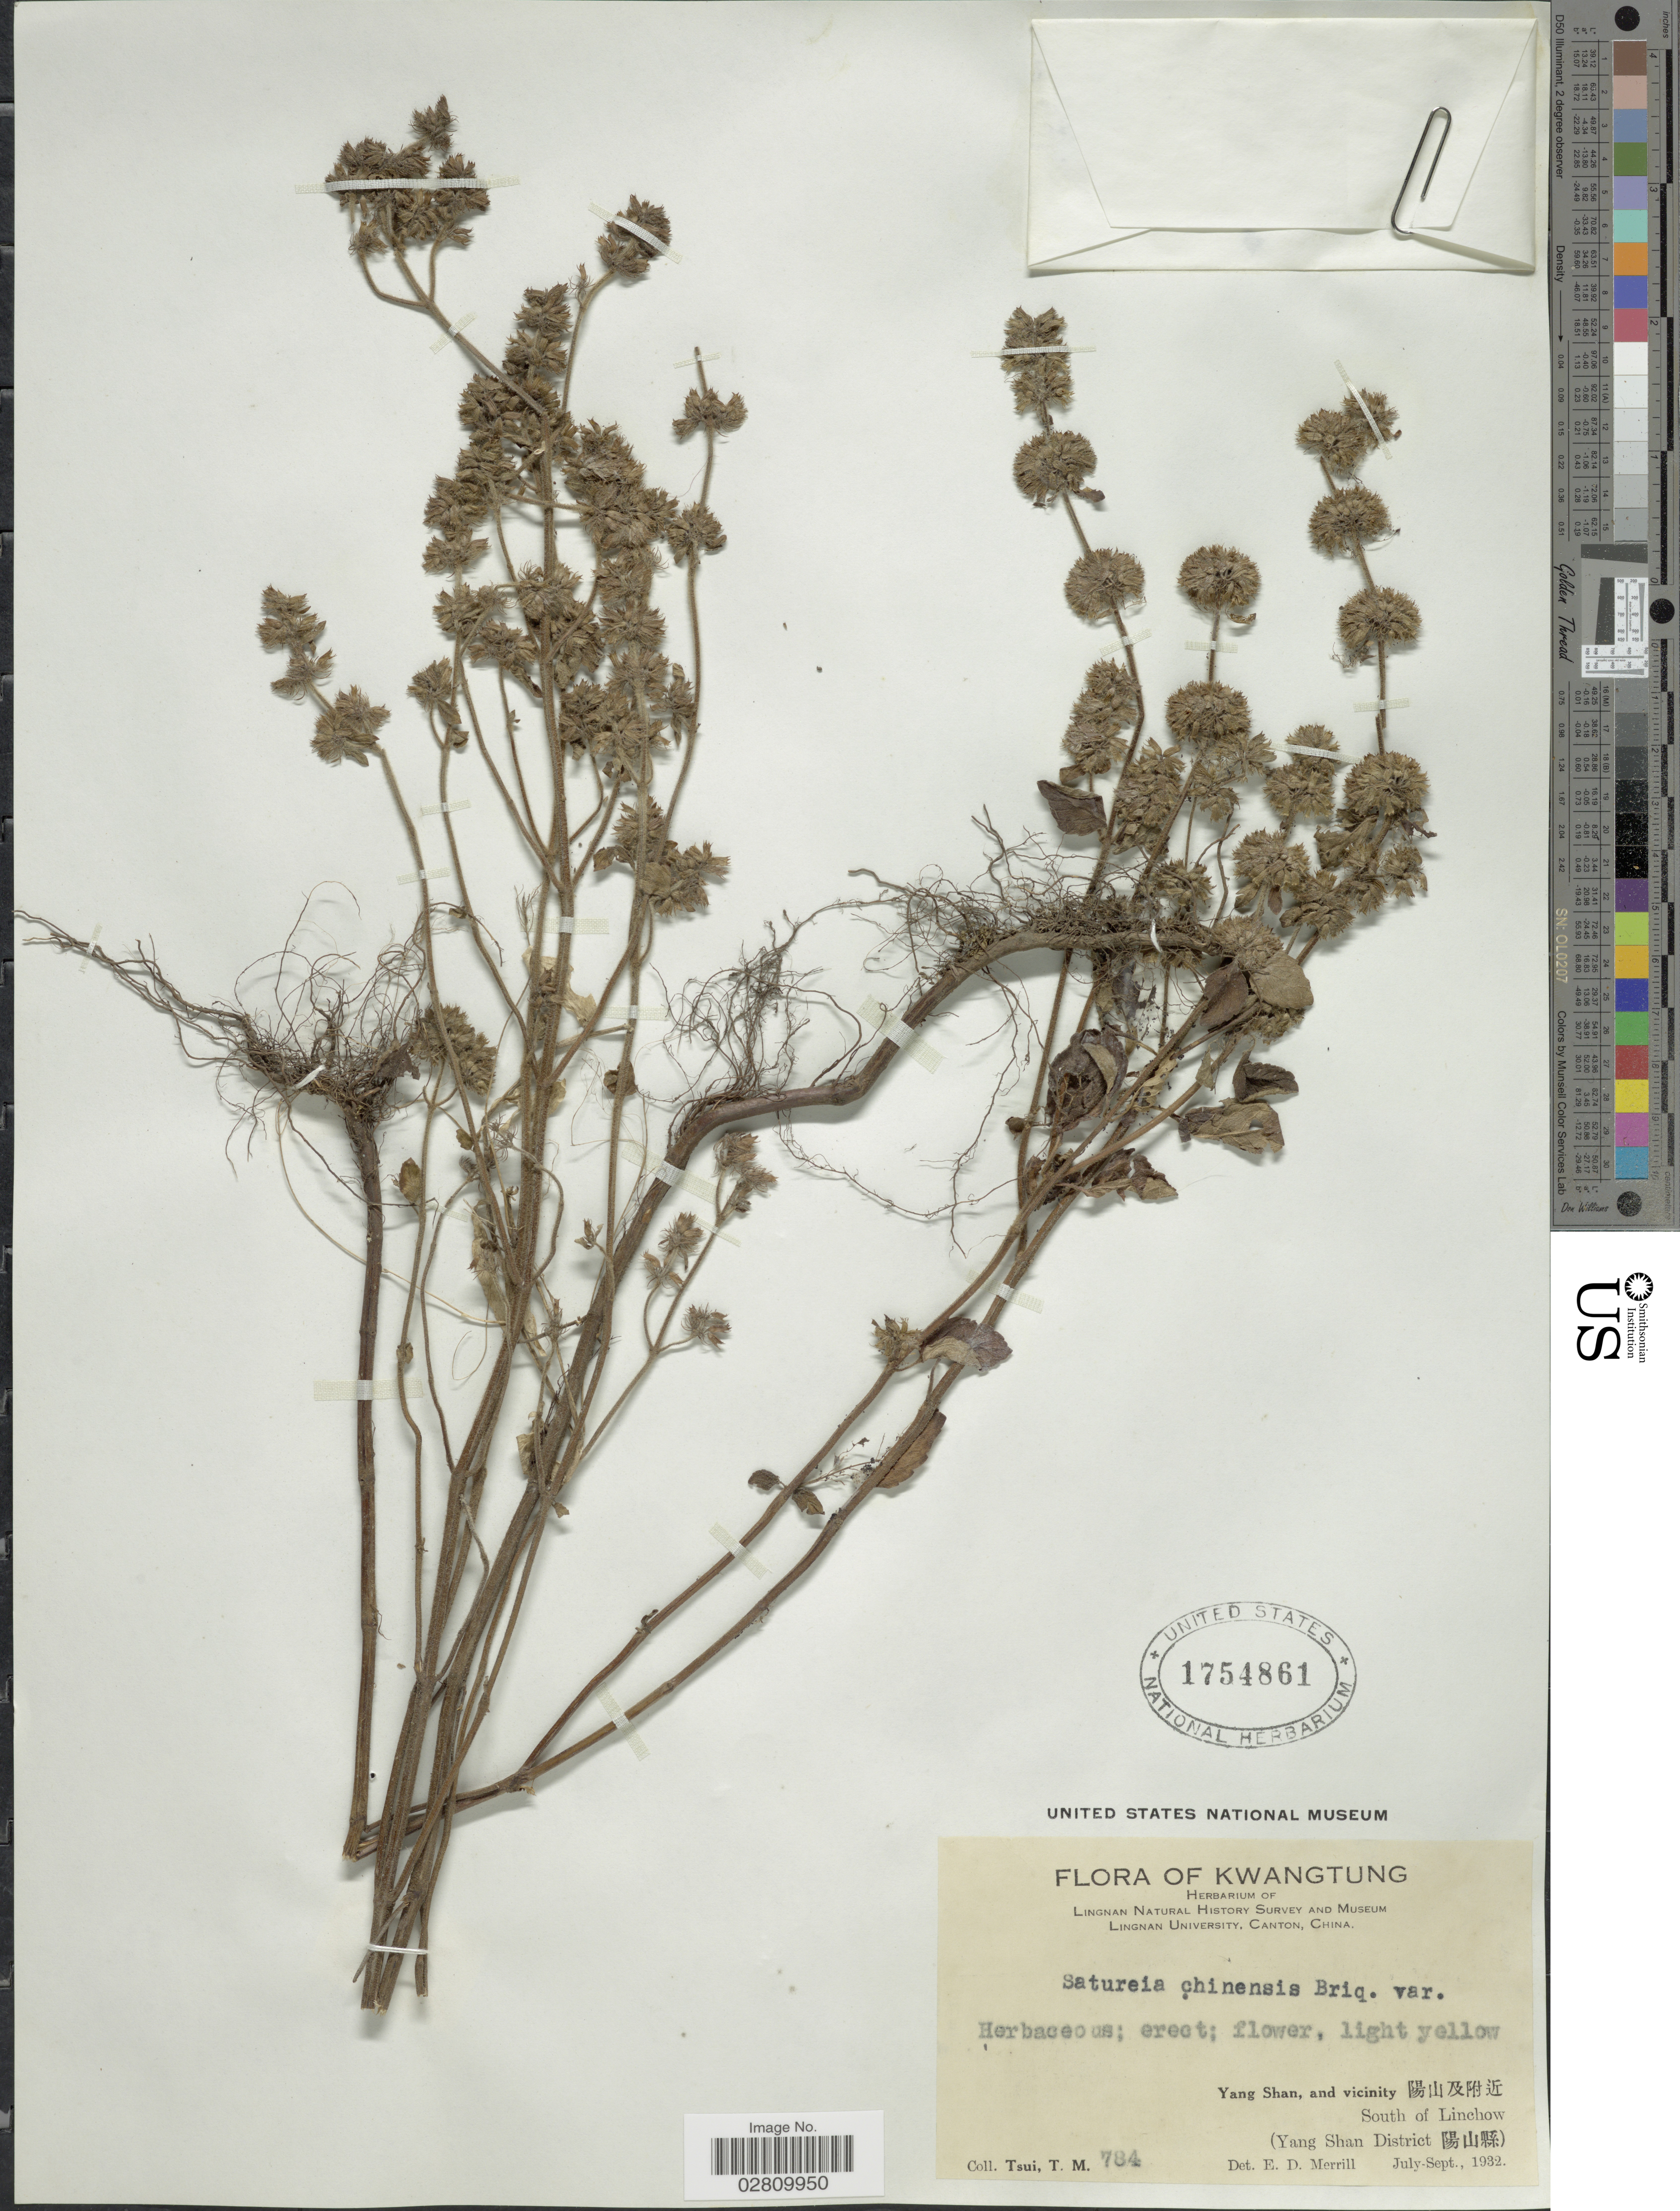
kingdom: Plantae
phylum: Tracheophyta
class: Magnoliopsida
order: Lamiales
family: Lamiaceae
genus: Calamintha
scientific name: Calamintha chinensis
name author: Benth.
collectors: T. Tsui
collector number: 784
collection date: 1932-07/1932-09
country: China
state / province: Guangdong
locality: Kwangtung. Yang Shan, and vicinity. South of Linchow (Yang Shan District)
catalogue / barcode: US 1754861